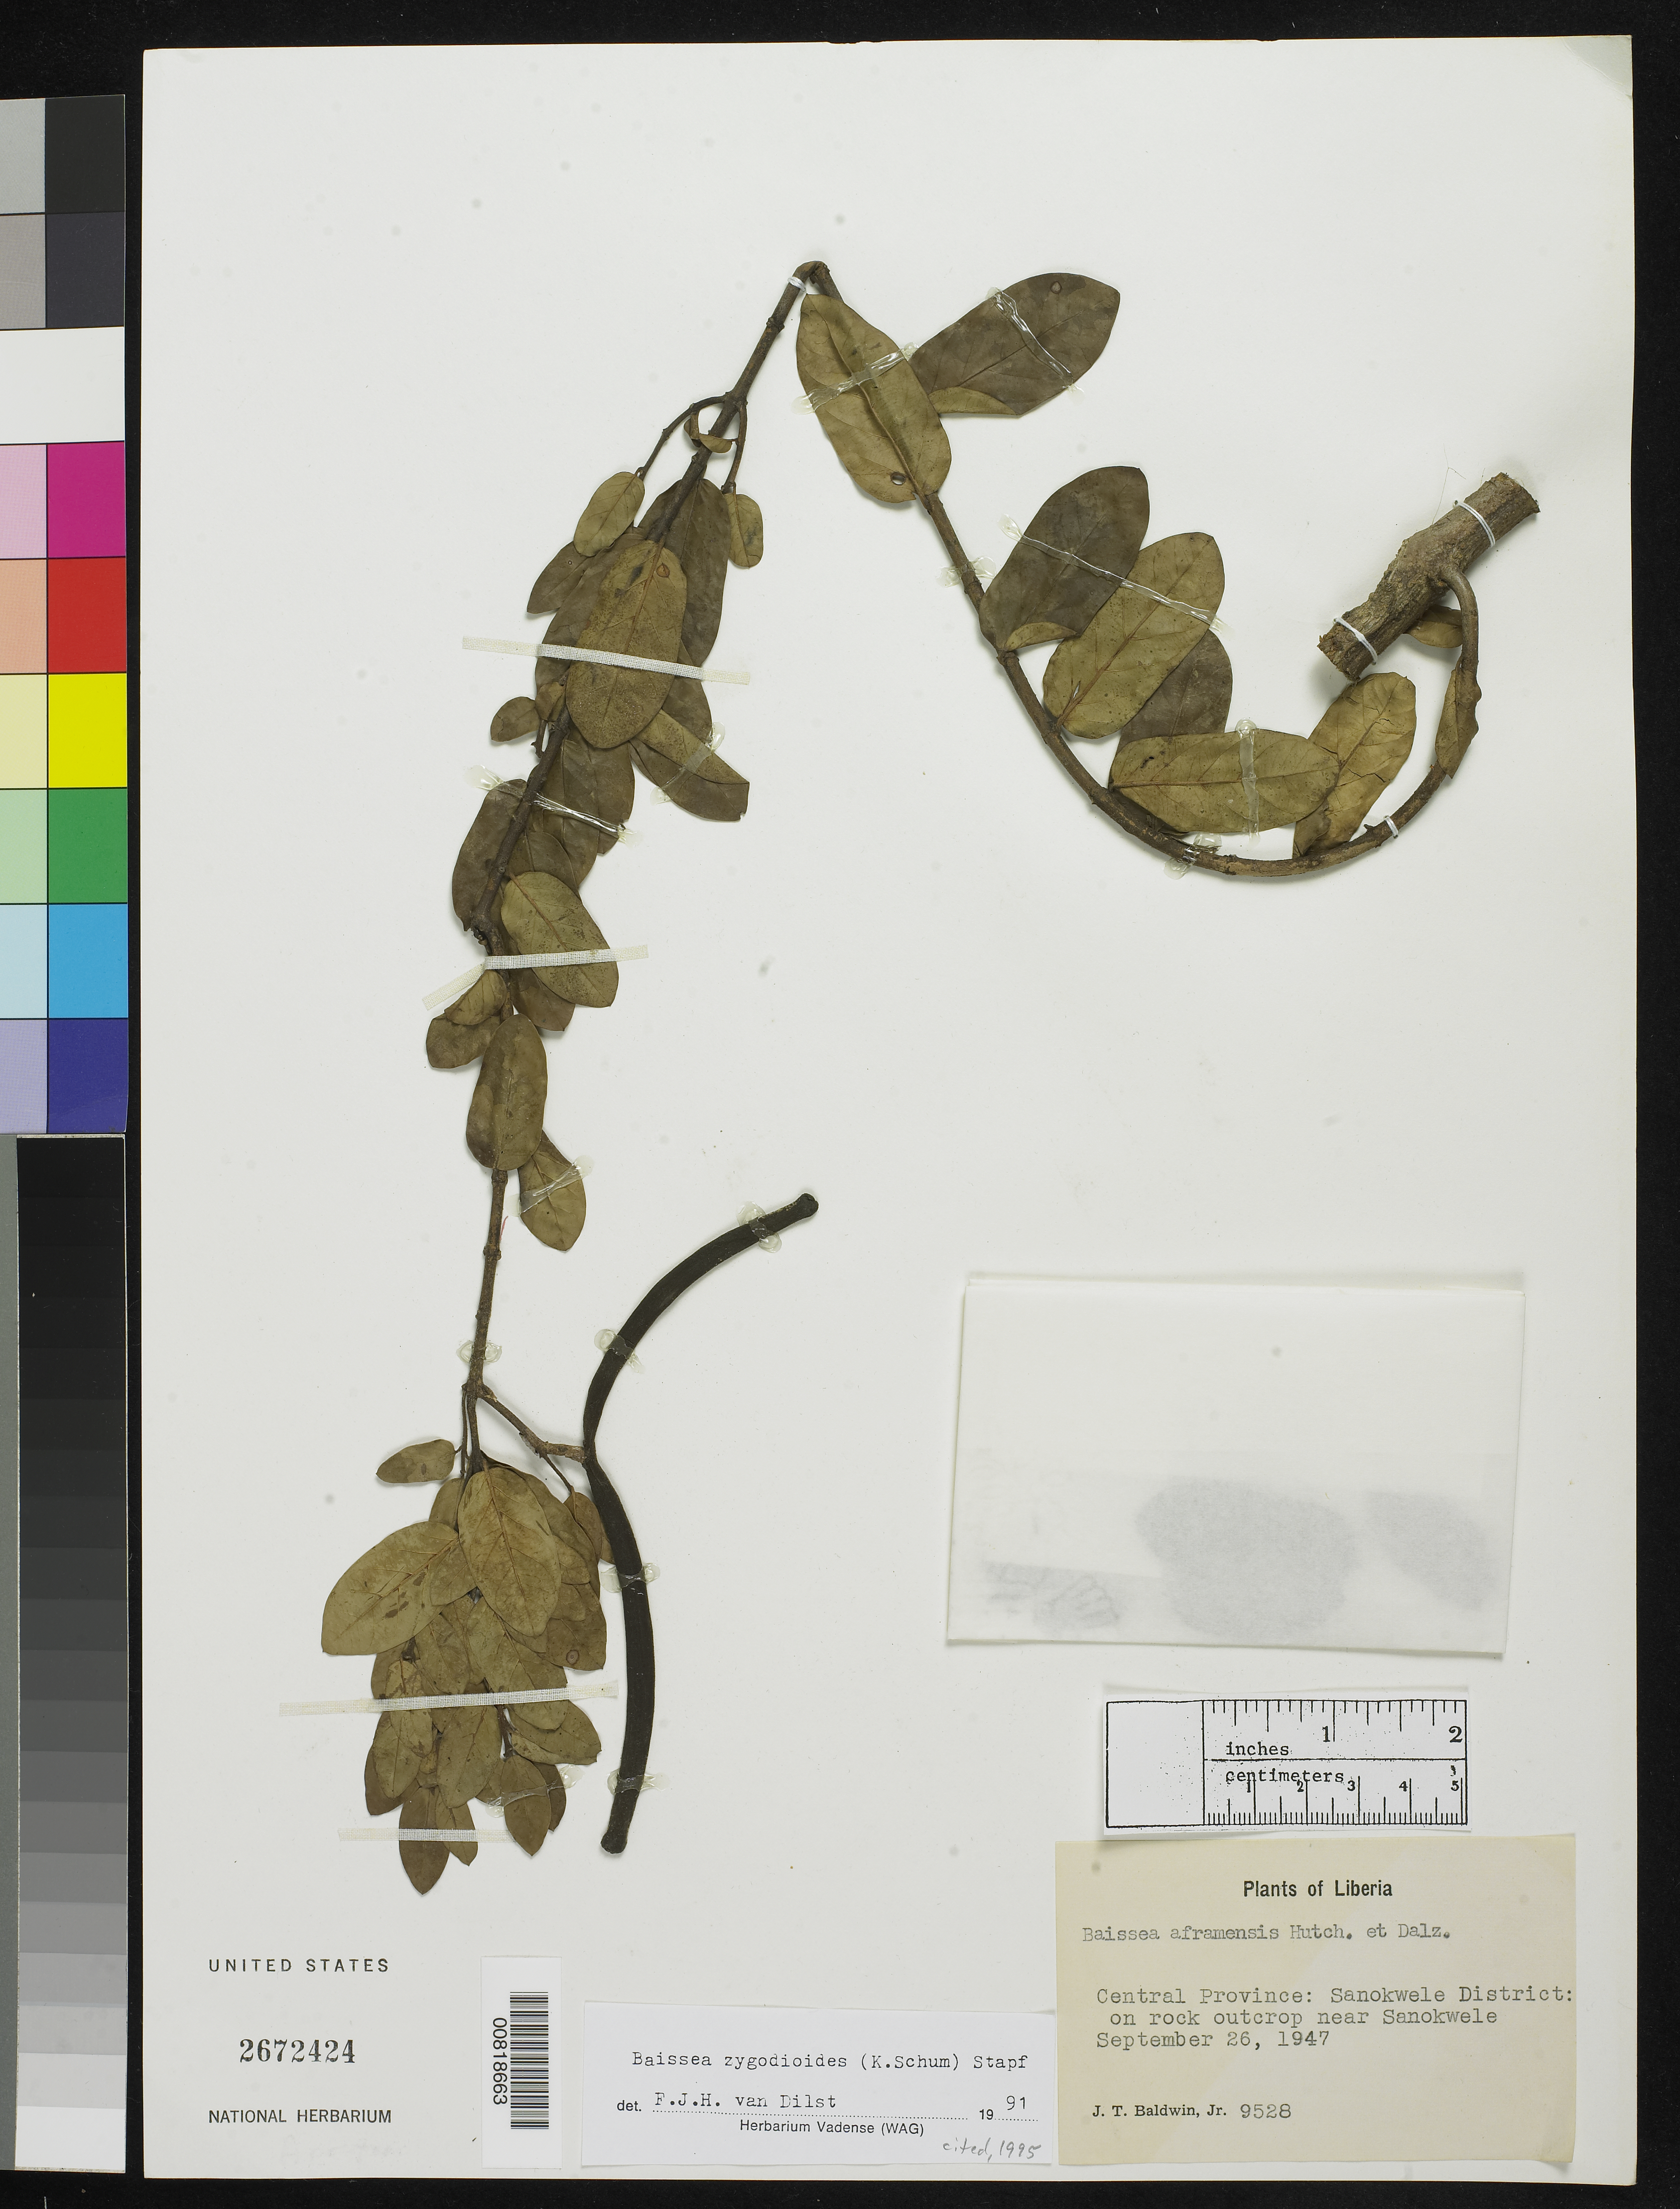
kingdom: Plantae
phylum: Tracheophyta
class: Magnoliopsida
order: Gentianales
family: Apocynaceae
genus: Baissea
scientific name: Baissea zygodioides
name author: (Schum.) Stapf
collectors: J. T. Baldwin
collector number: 9528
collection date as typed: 26 Sep 1947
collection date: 1947-09-26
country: Liberia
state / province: Nimba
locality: Central Province: Sanokwele District, near Sanokwele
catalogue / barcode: US 2672424